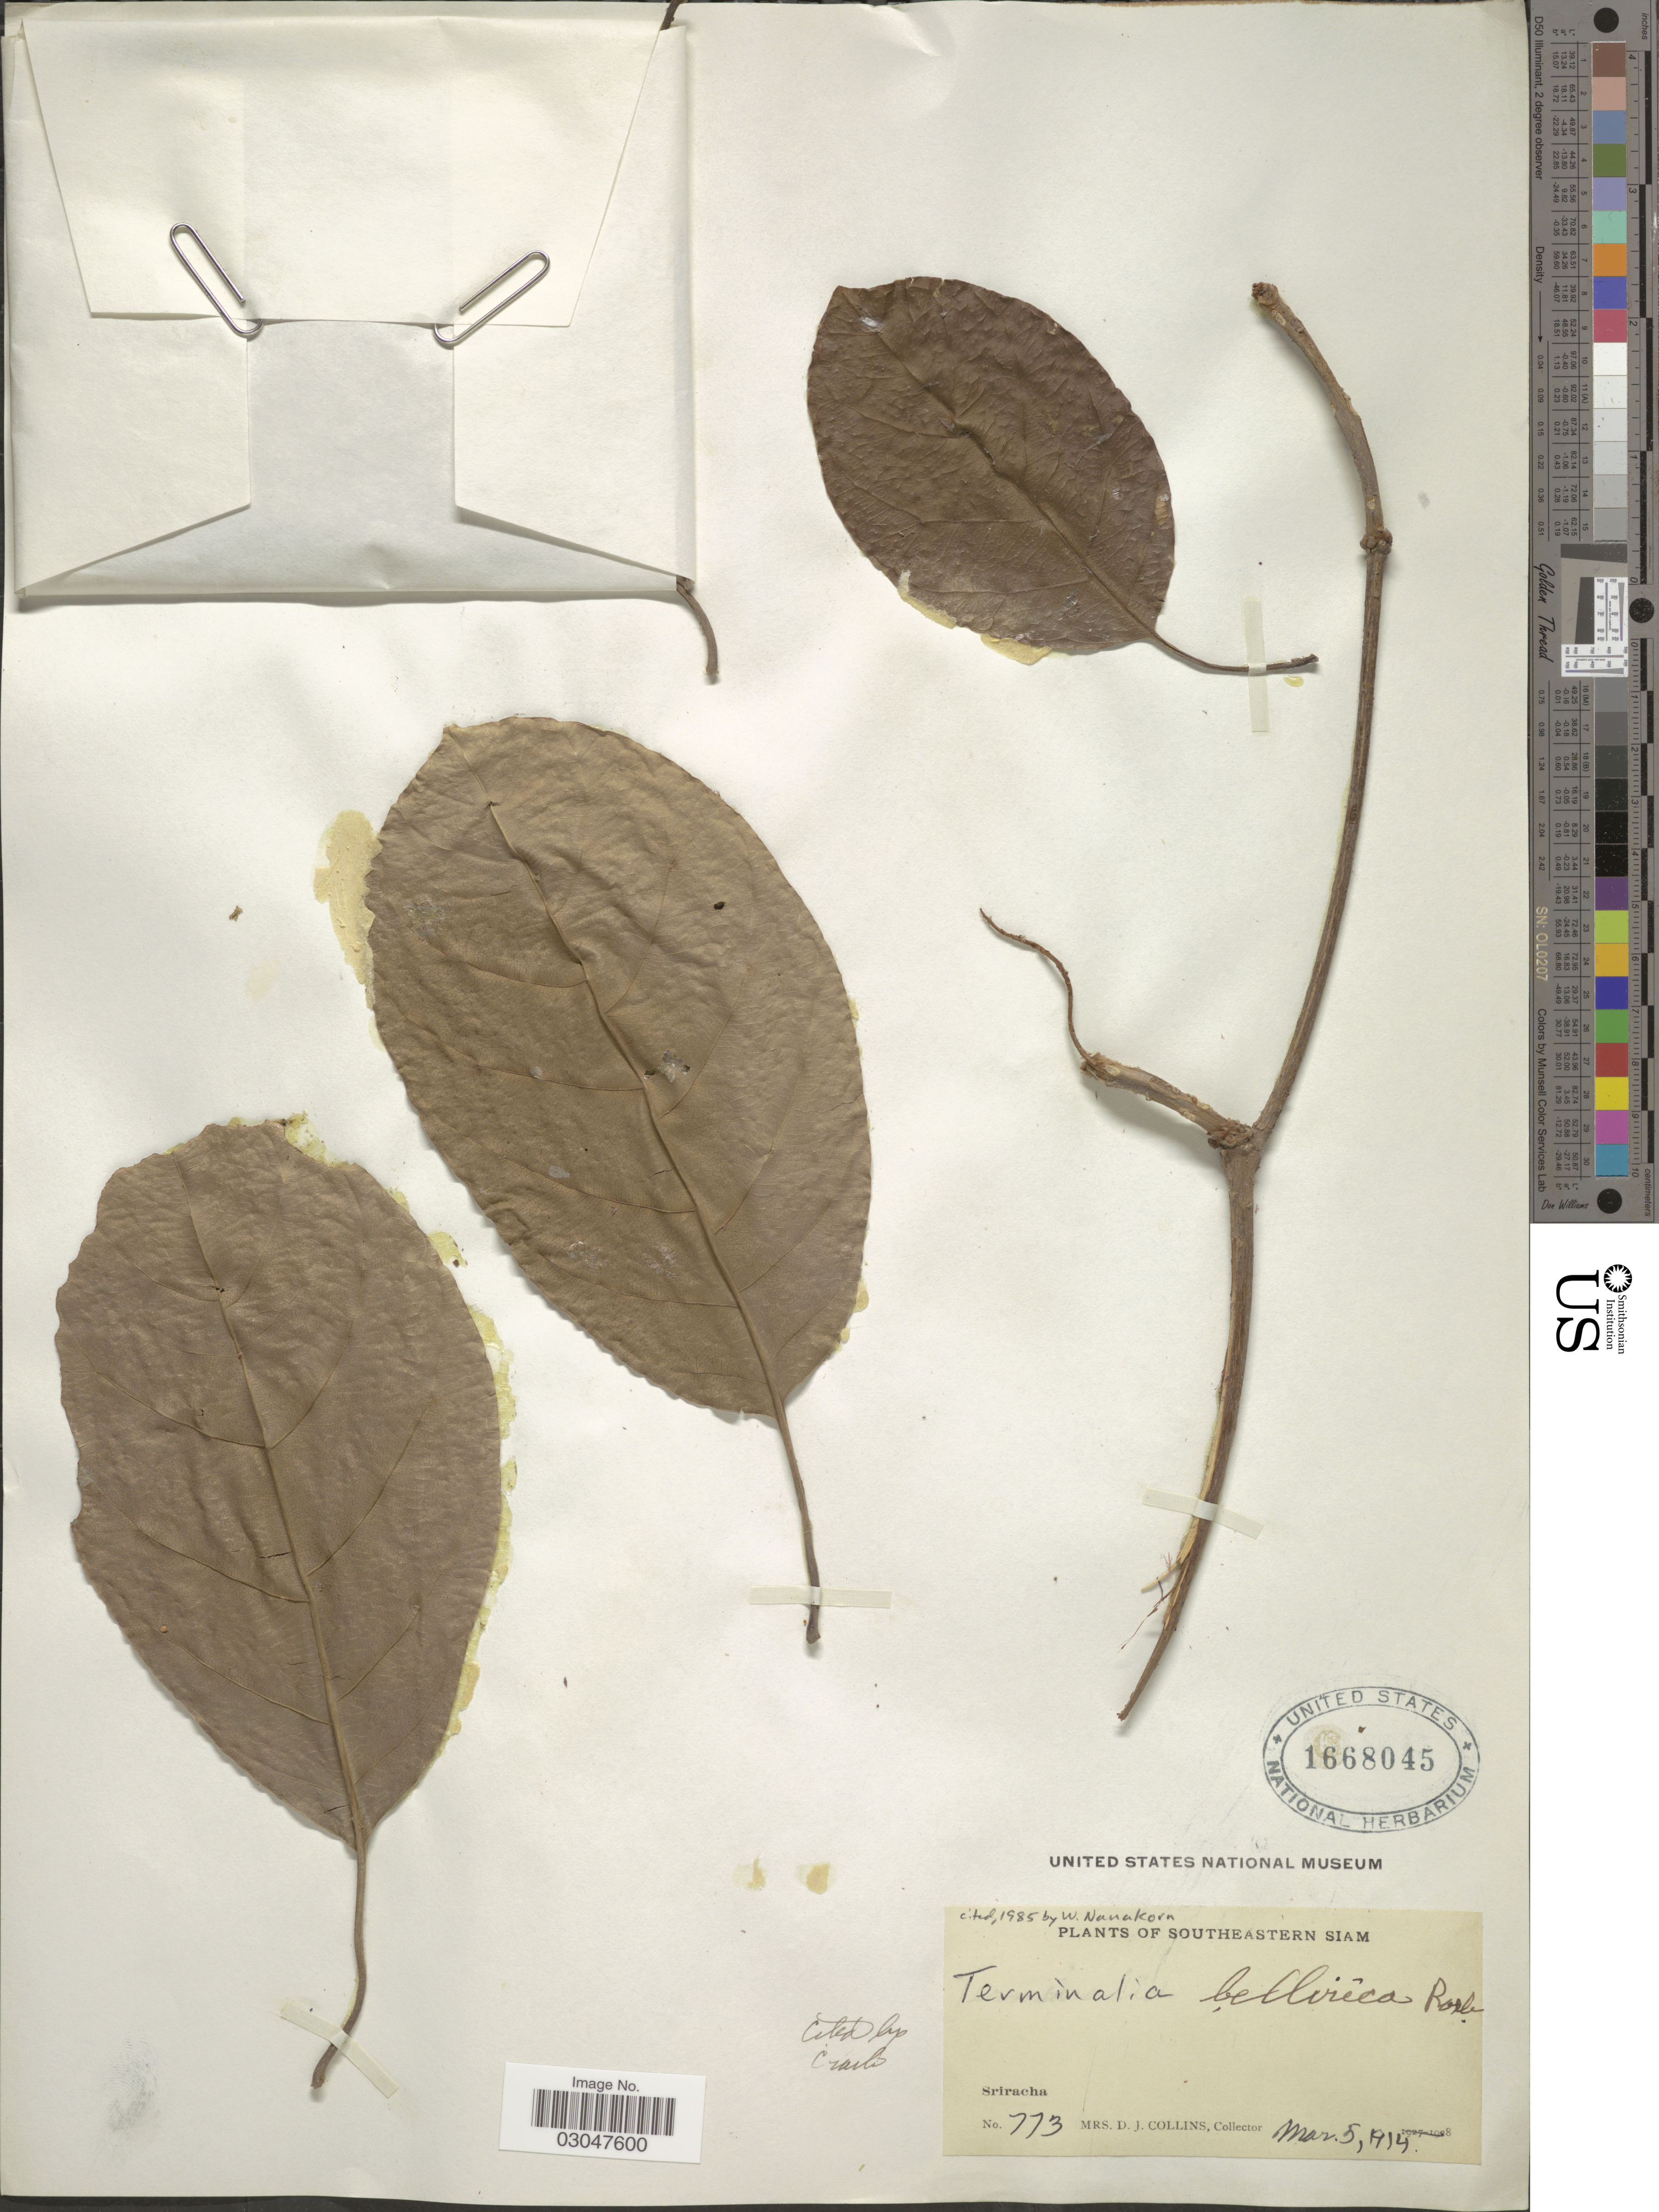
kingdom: Plantae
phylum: Tracheophyta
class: Magnoliopsida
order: Myrtales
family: Combretaceae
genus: Terminalia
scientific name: Terminalia bellirica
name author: (Gaertn.) Roxb.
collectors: Mrs. D. J. Collins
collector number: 773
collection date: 1914-03-05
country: Thailand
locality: Southeastern Siam. Sriracha.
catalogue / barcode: US 1668045